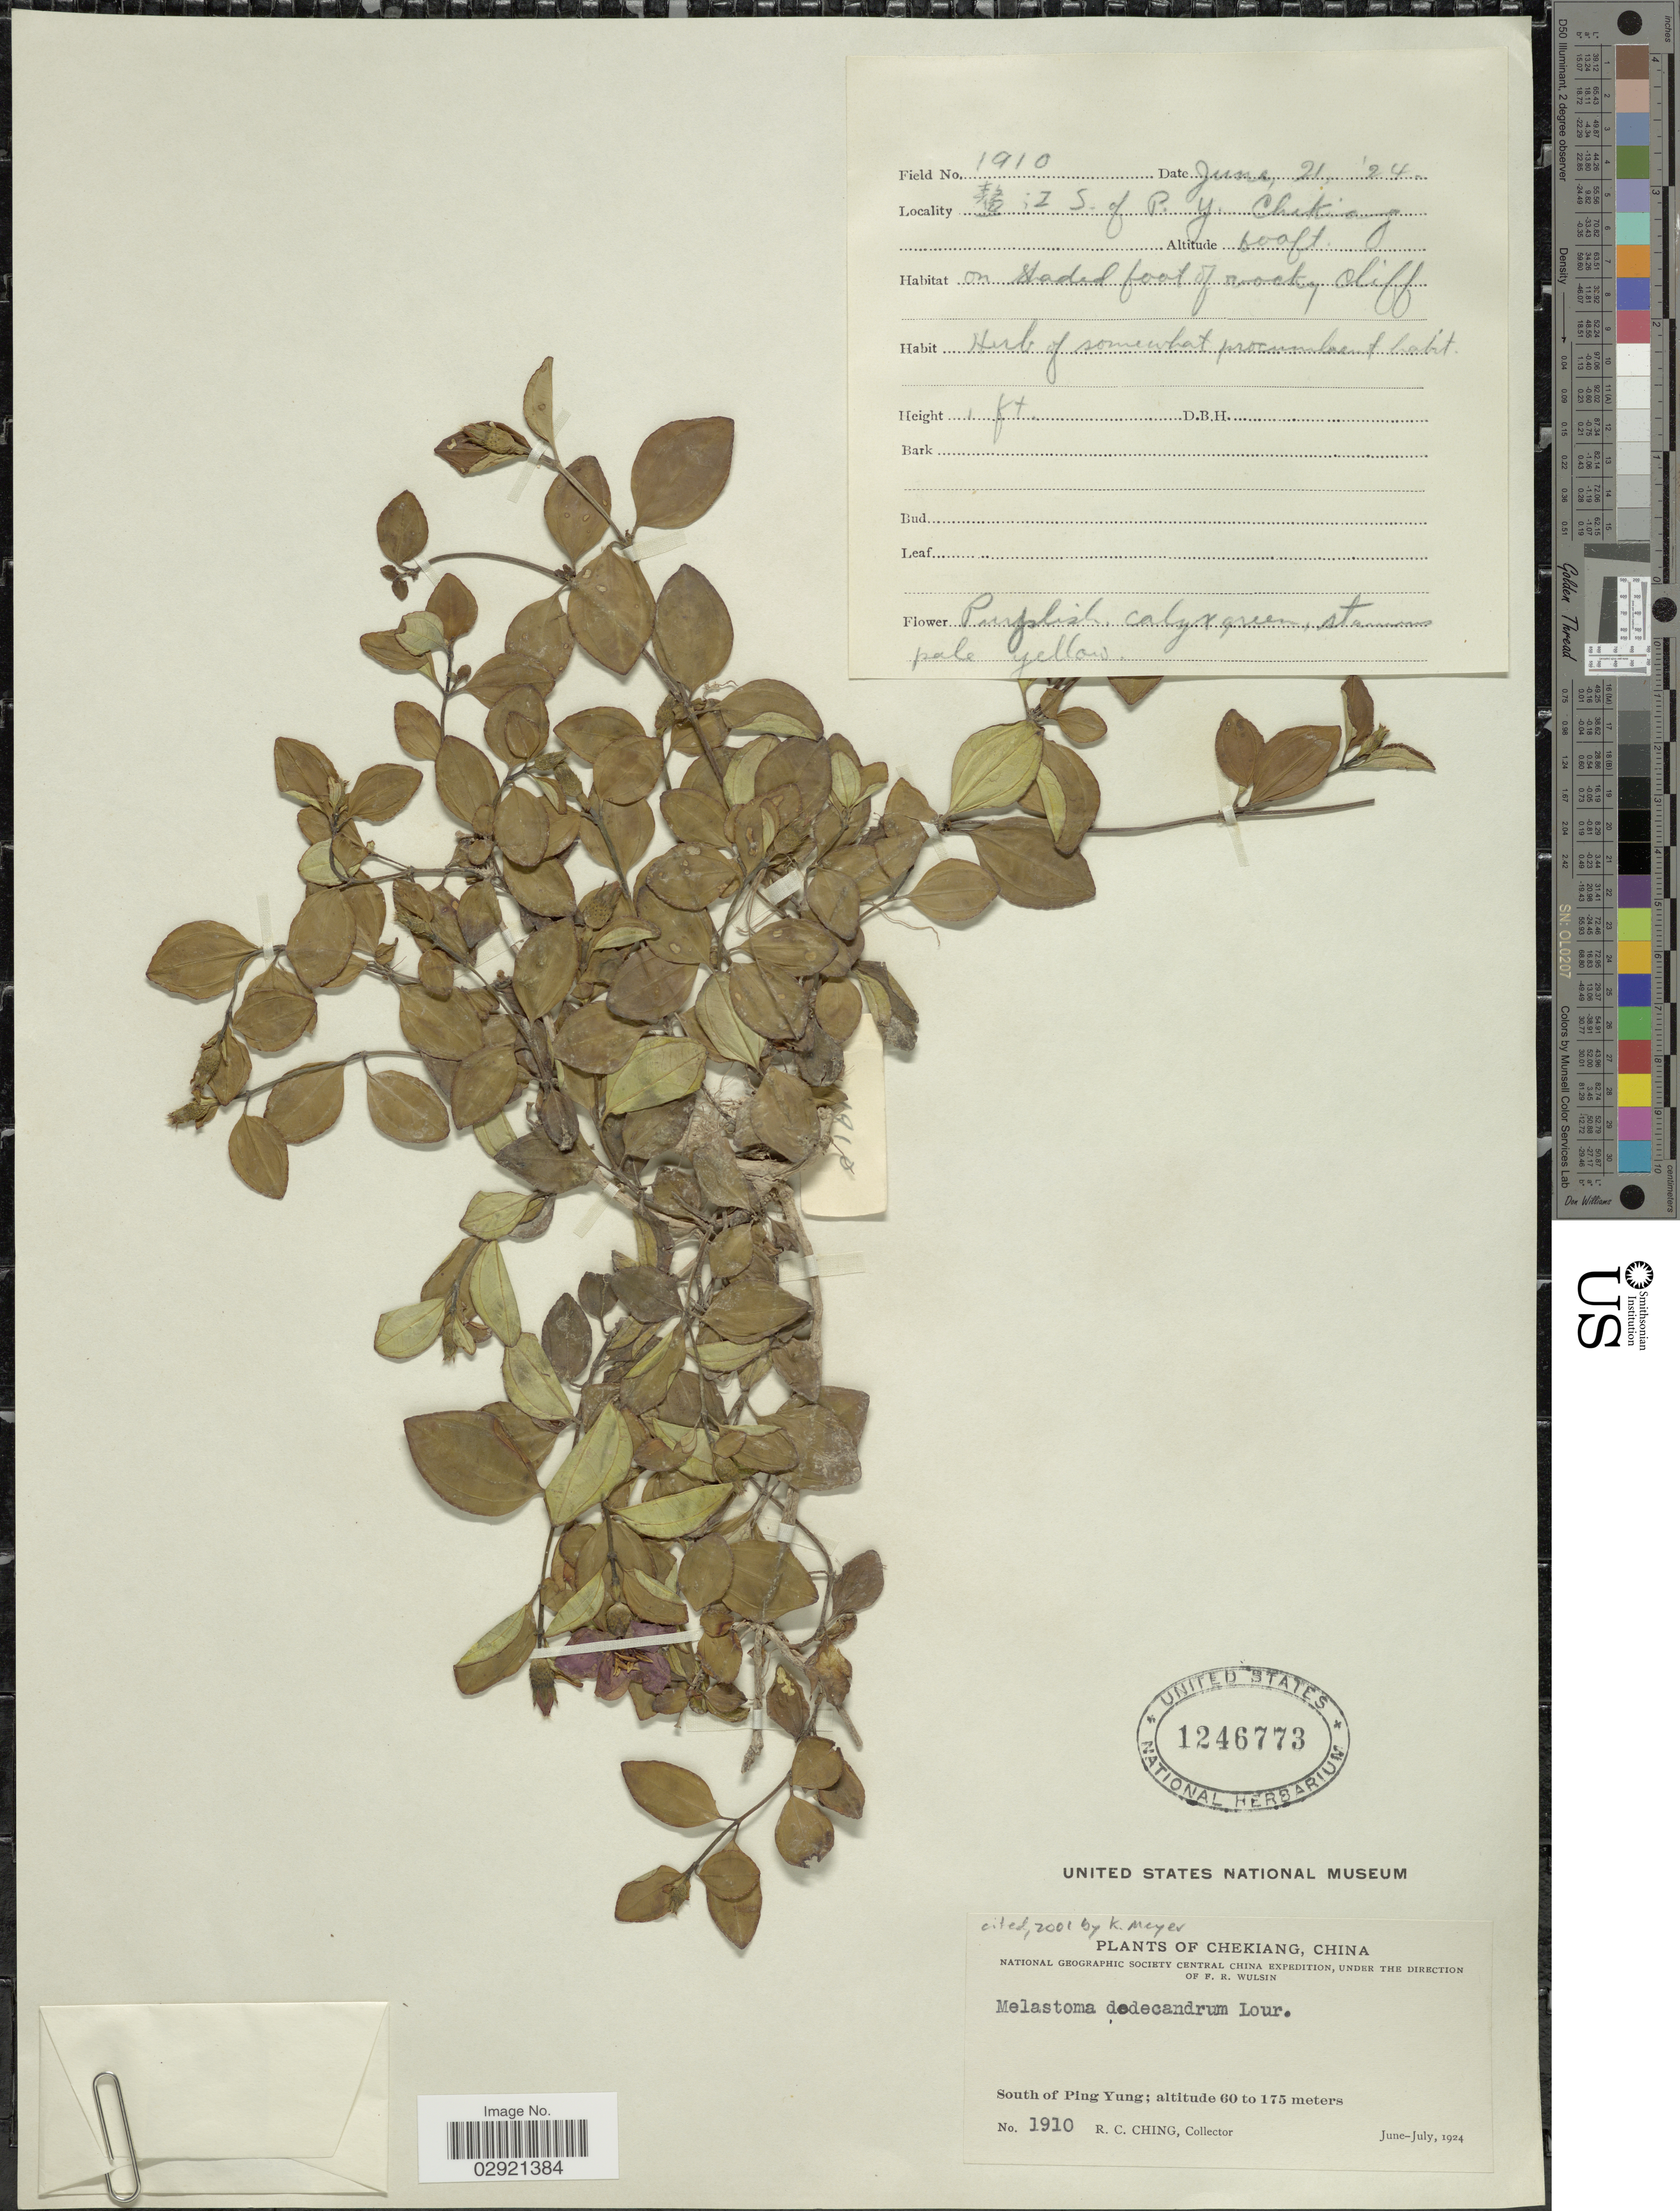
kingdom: Plantae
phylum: Tracheophyta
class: Magnoliopsida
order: Myrtales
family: Melastomataceae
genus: Melastoma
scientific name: Melastoma dodecandra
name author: Lour.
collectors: R. C. Ching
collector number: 1910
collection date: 1924-06-21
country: China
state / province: Zhejiang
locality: Chekiang. South of Ping Yung.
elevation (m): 183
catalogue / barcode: US 1246773